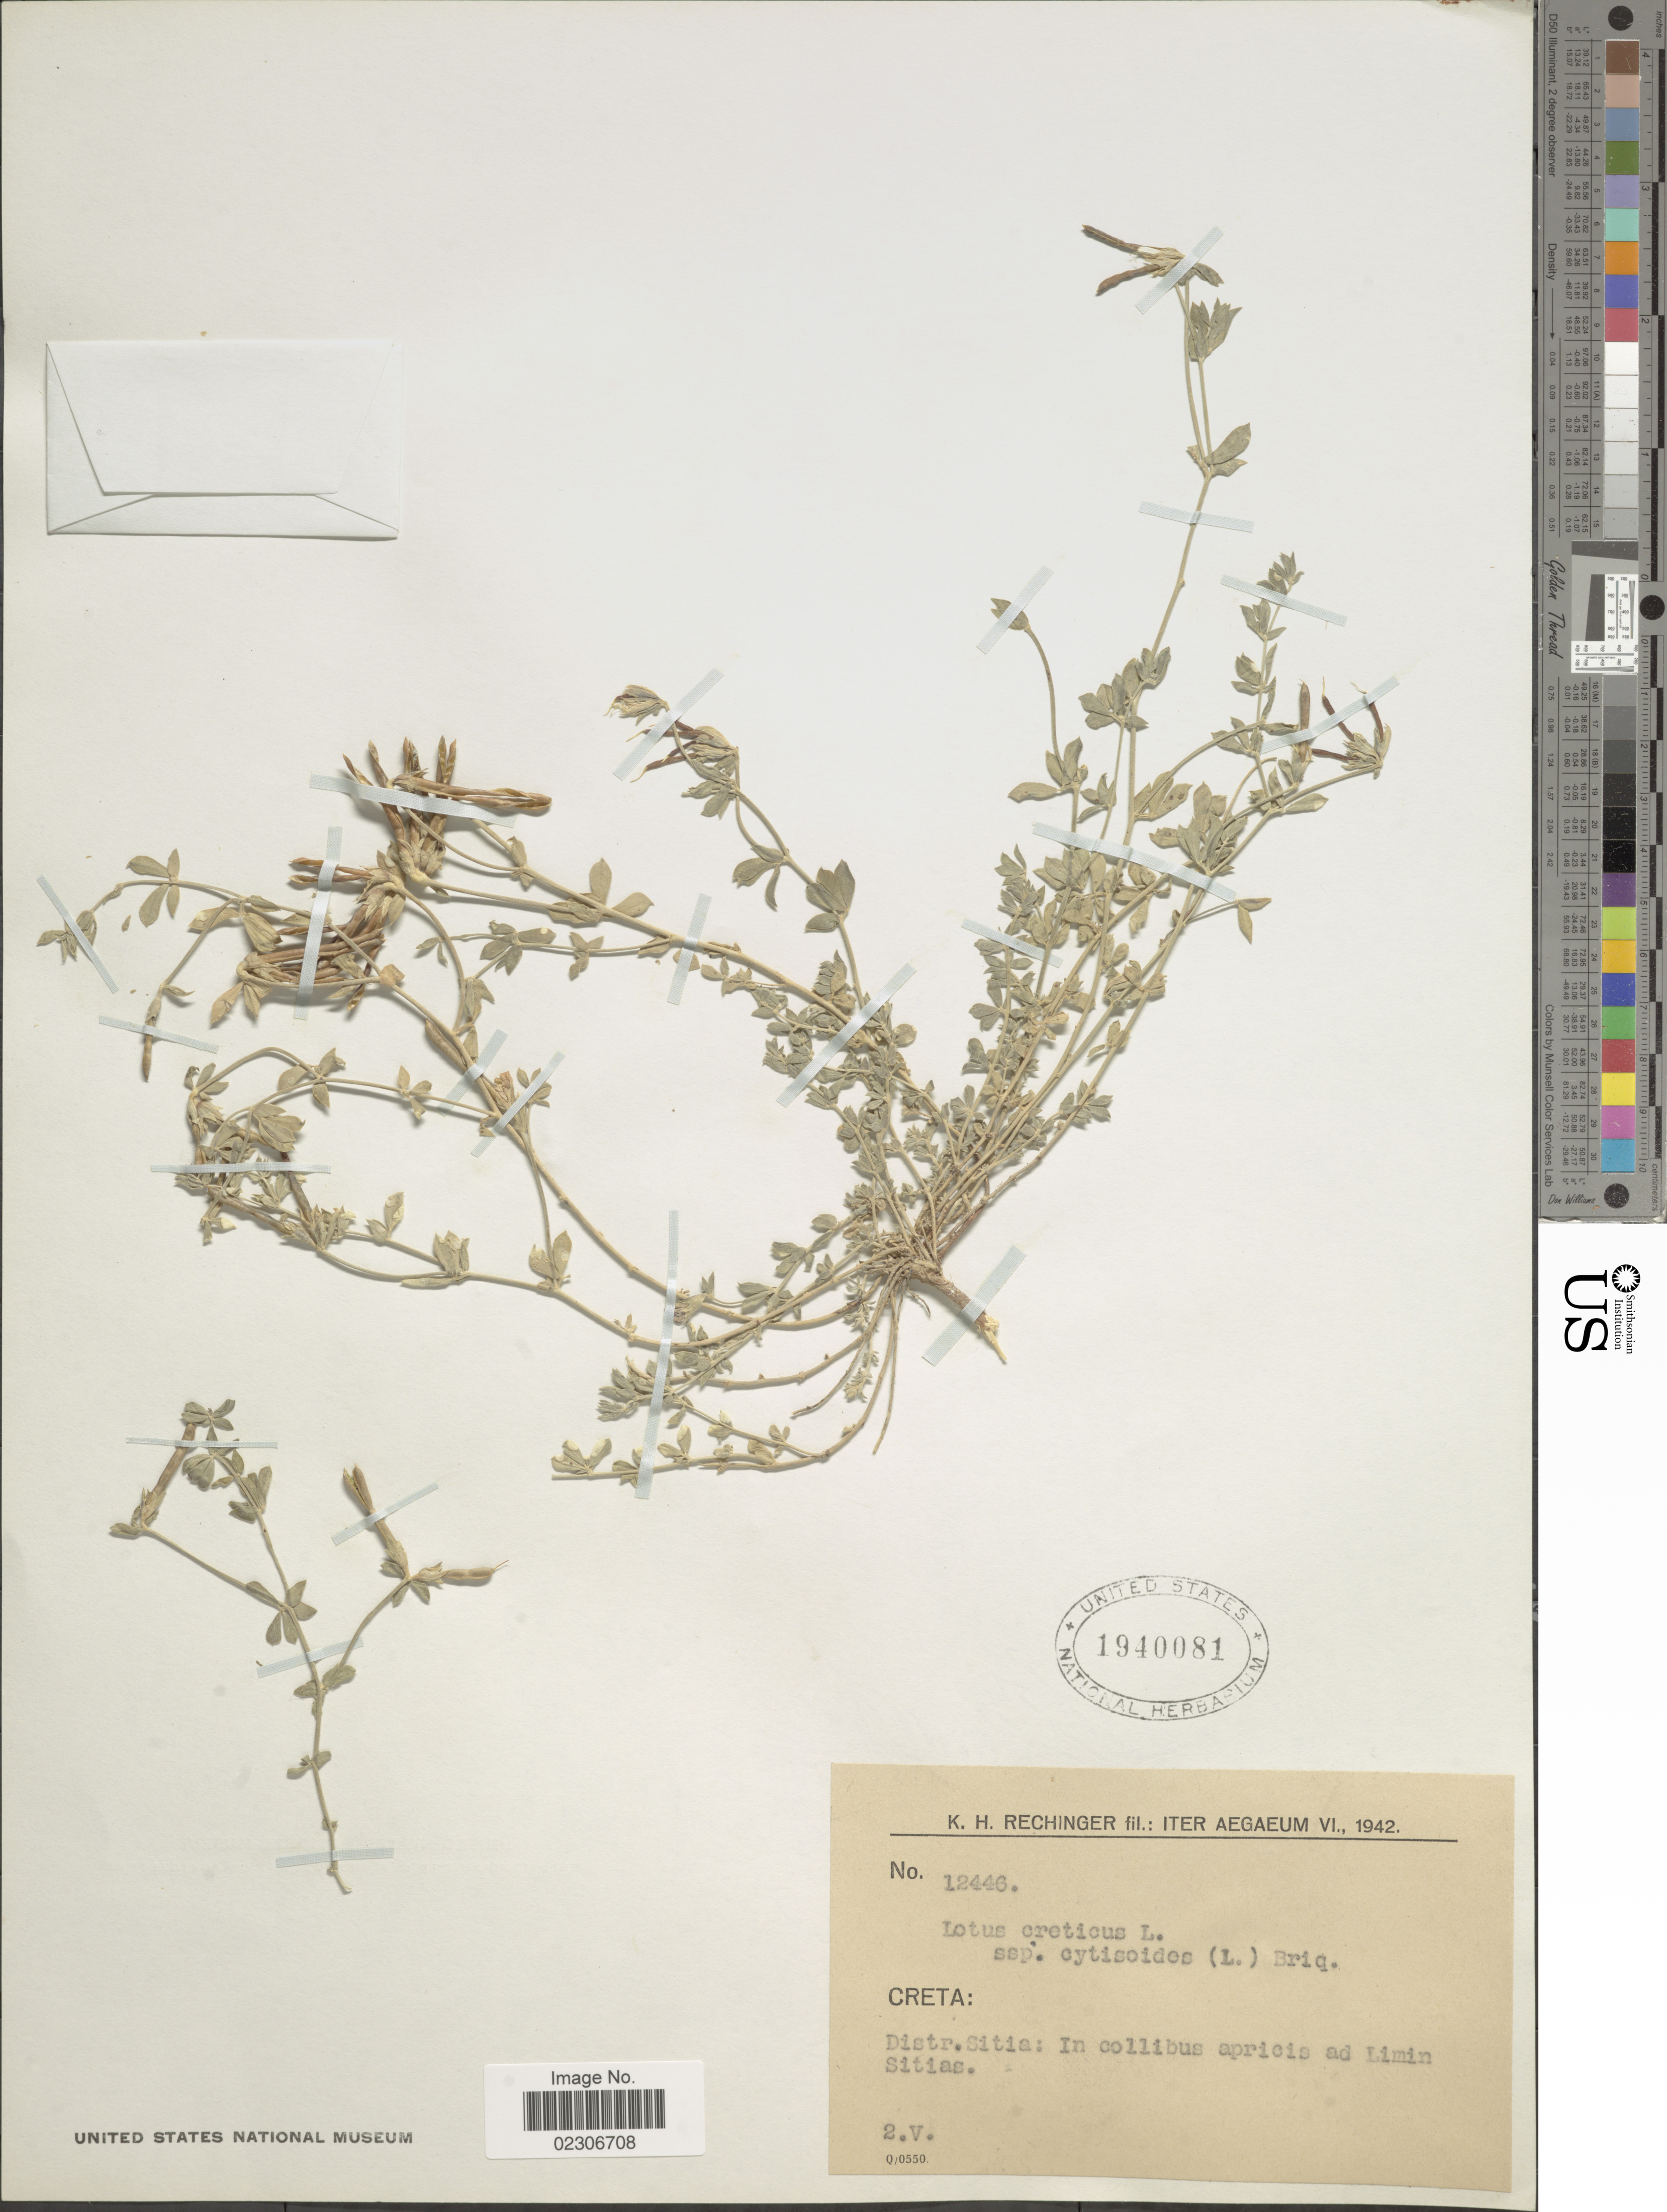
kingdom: Plantae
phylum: Tracheophyta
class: Magnoliopsida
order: Fabales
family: Fabaceae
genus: Lotus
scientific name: Lotus creticus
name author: L.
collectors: K. H. Rechinger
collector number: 12446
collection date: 1942-05-02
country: Greece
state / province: Crete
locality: Creta: Distr. Sitia: in collibus apricis ad Limin Sitias.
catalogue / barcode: US 1940081